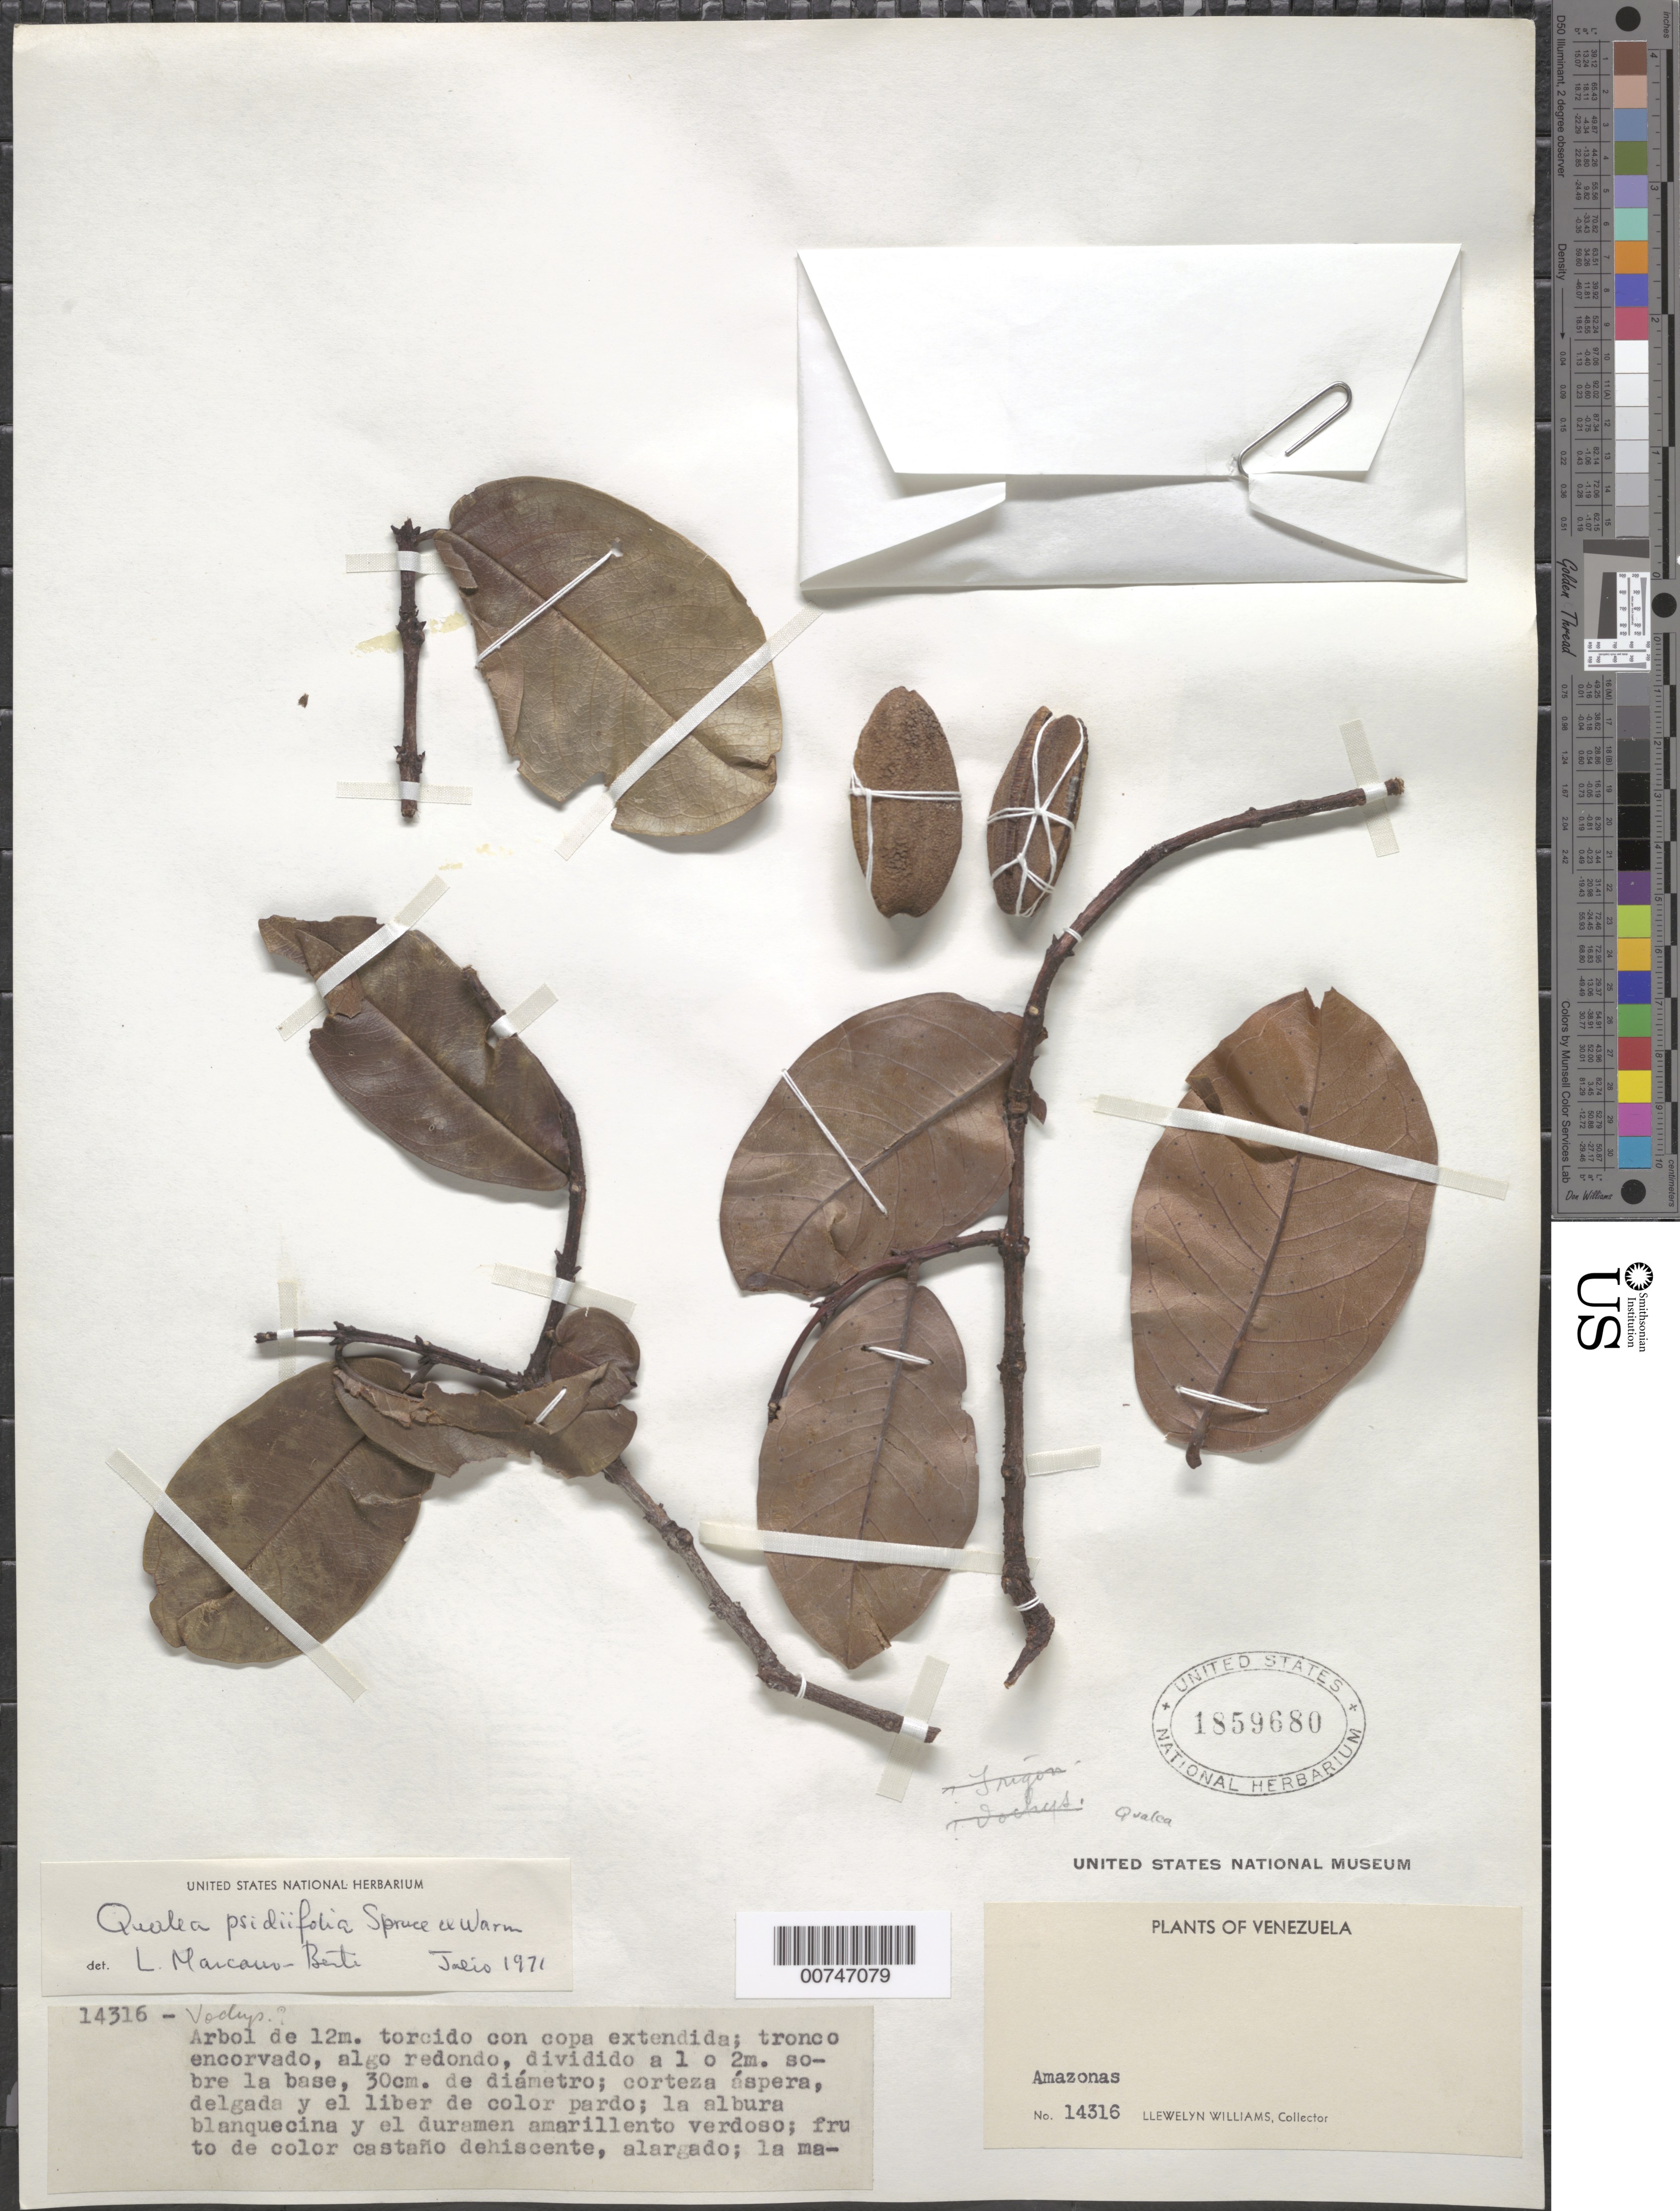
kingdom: Plantae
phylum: Tracheophyta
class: Magnoliopsida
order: Myrtales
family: Vochysiaceae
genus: Qualea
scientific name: Qualea psidiifolia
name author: Spruce ex Warm.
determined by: Marcano-Berti, L.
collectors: Ll. Williams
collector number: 14316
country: Venezuela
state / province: Amazonas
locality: Maroa, Río Guainía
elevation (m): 127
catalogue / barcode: US 1859680